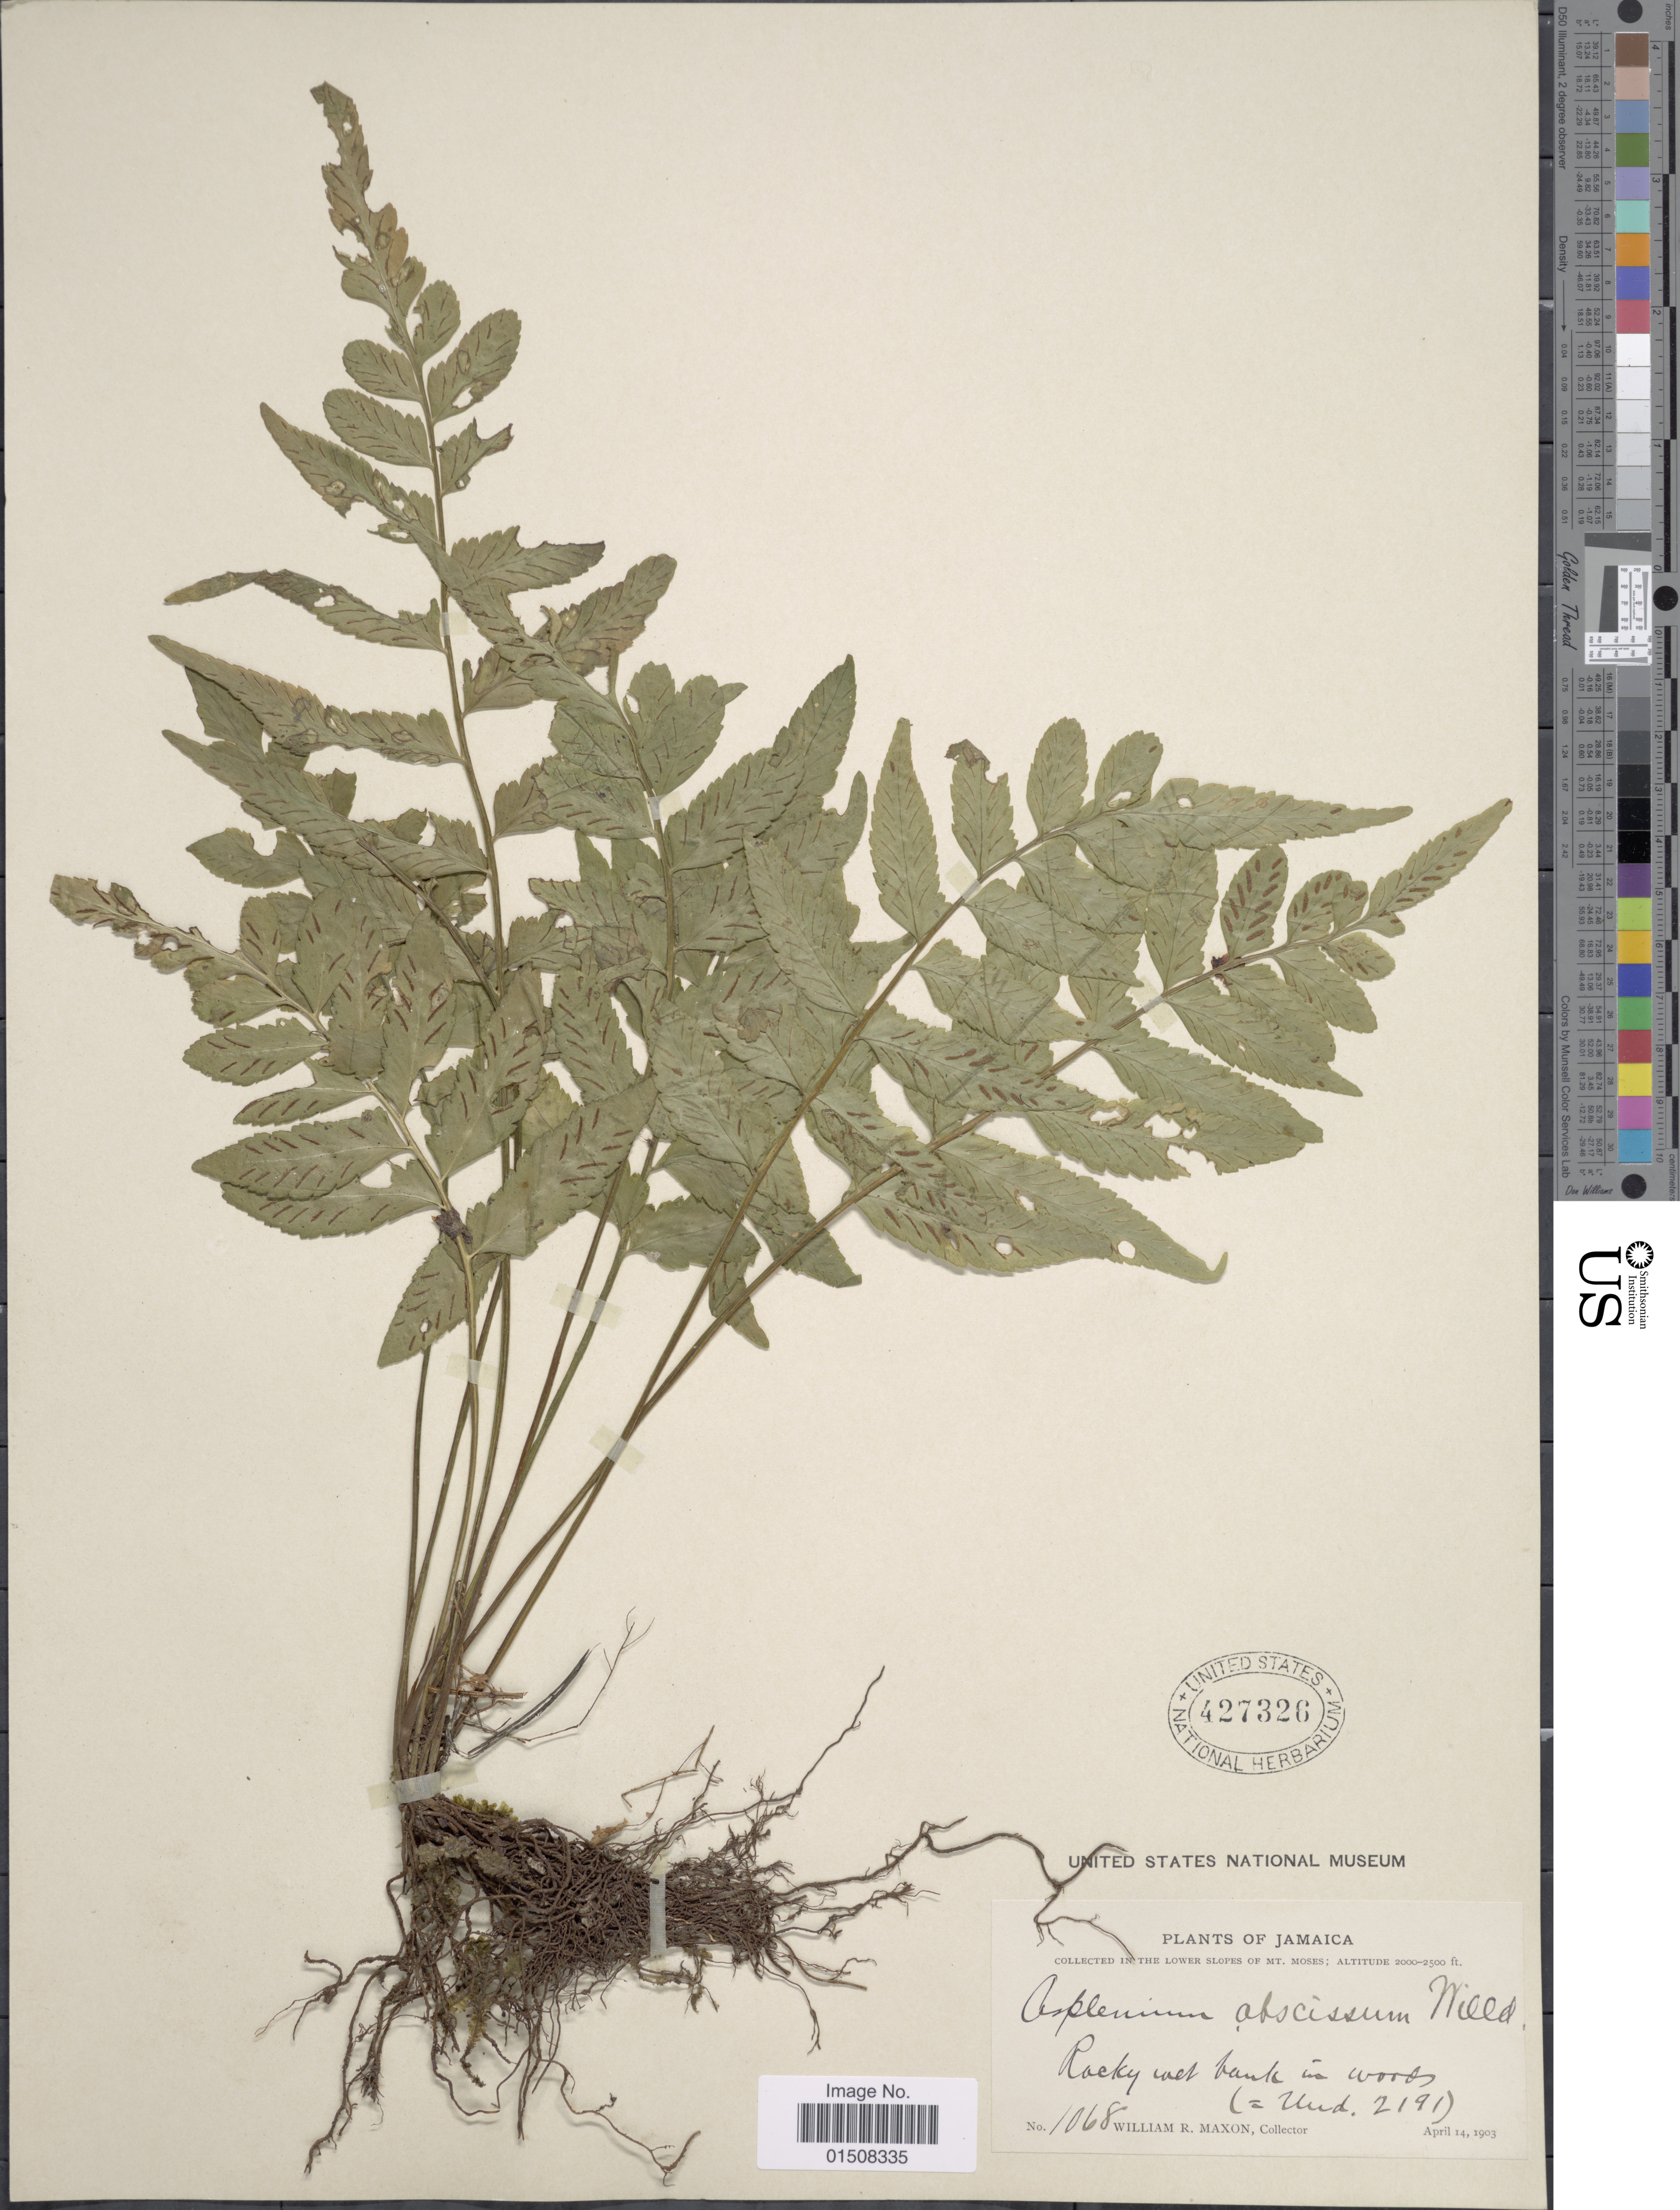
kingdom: Plantae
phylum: Tracheophyta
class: Polypodiopsida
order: Polypodiales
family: Aspleniaceae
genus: Asplenium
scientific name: Asplenium abscissum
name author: Willd.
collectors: W. R. Maxon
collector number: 1068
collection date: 1903-04-14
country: Jamaica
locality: Lower slopes of Mt. Moses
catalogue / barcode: US 427326